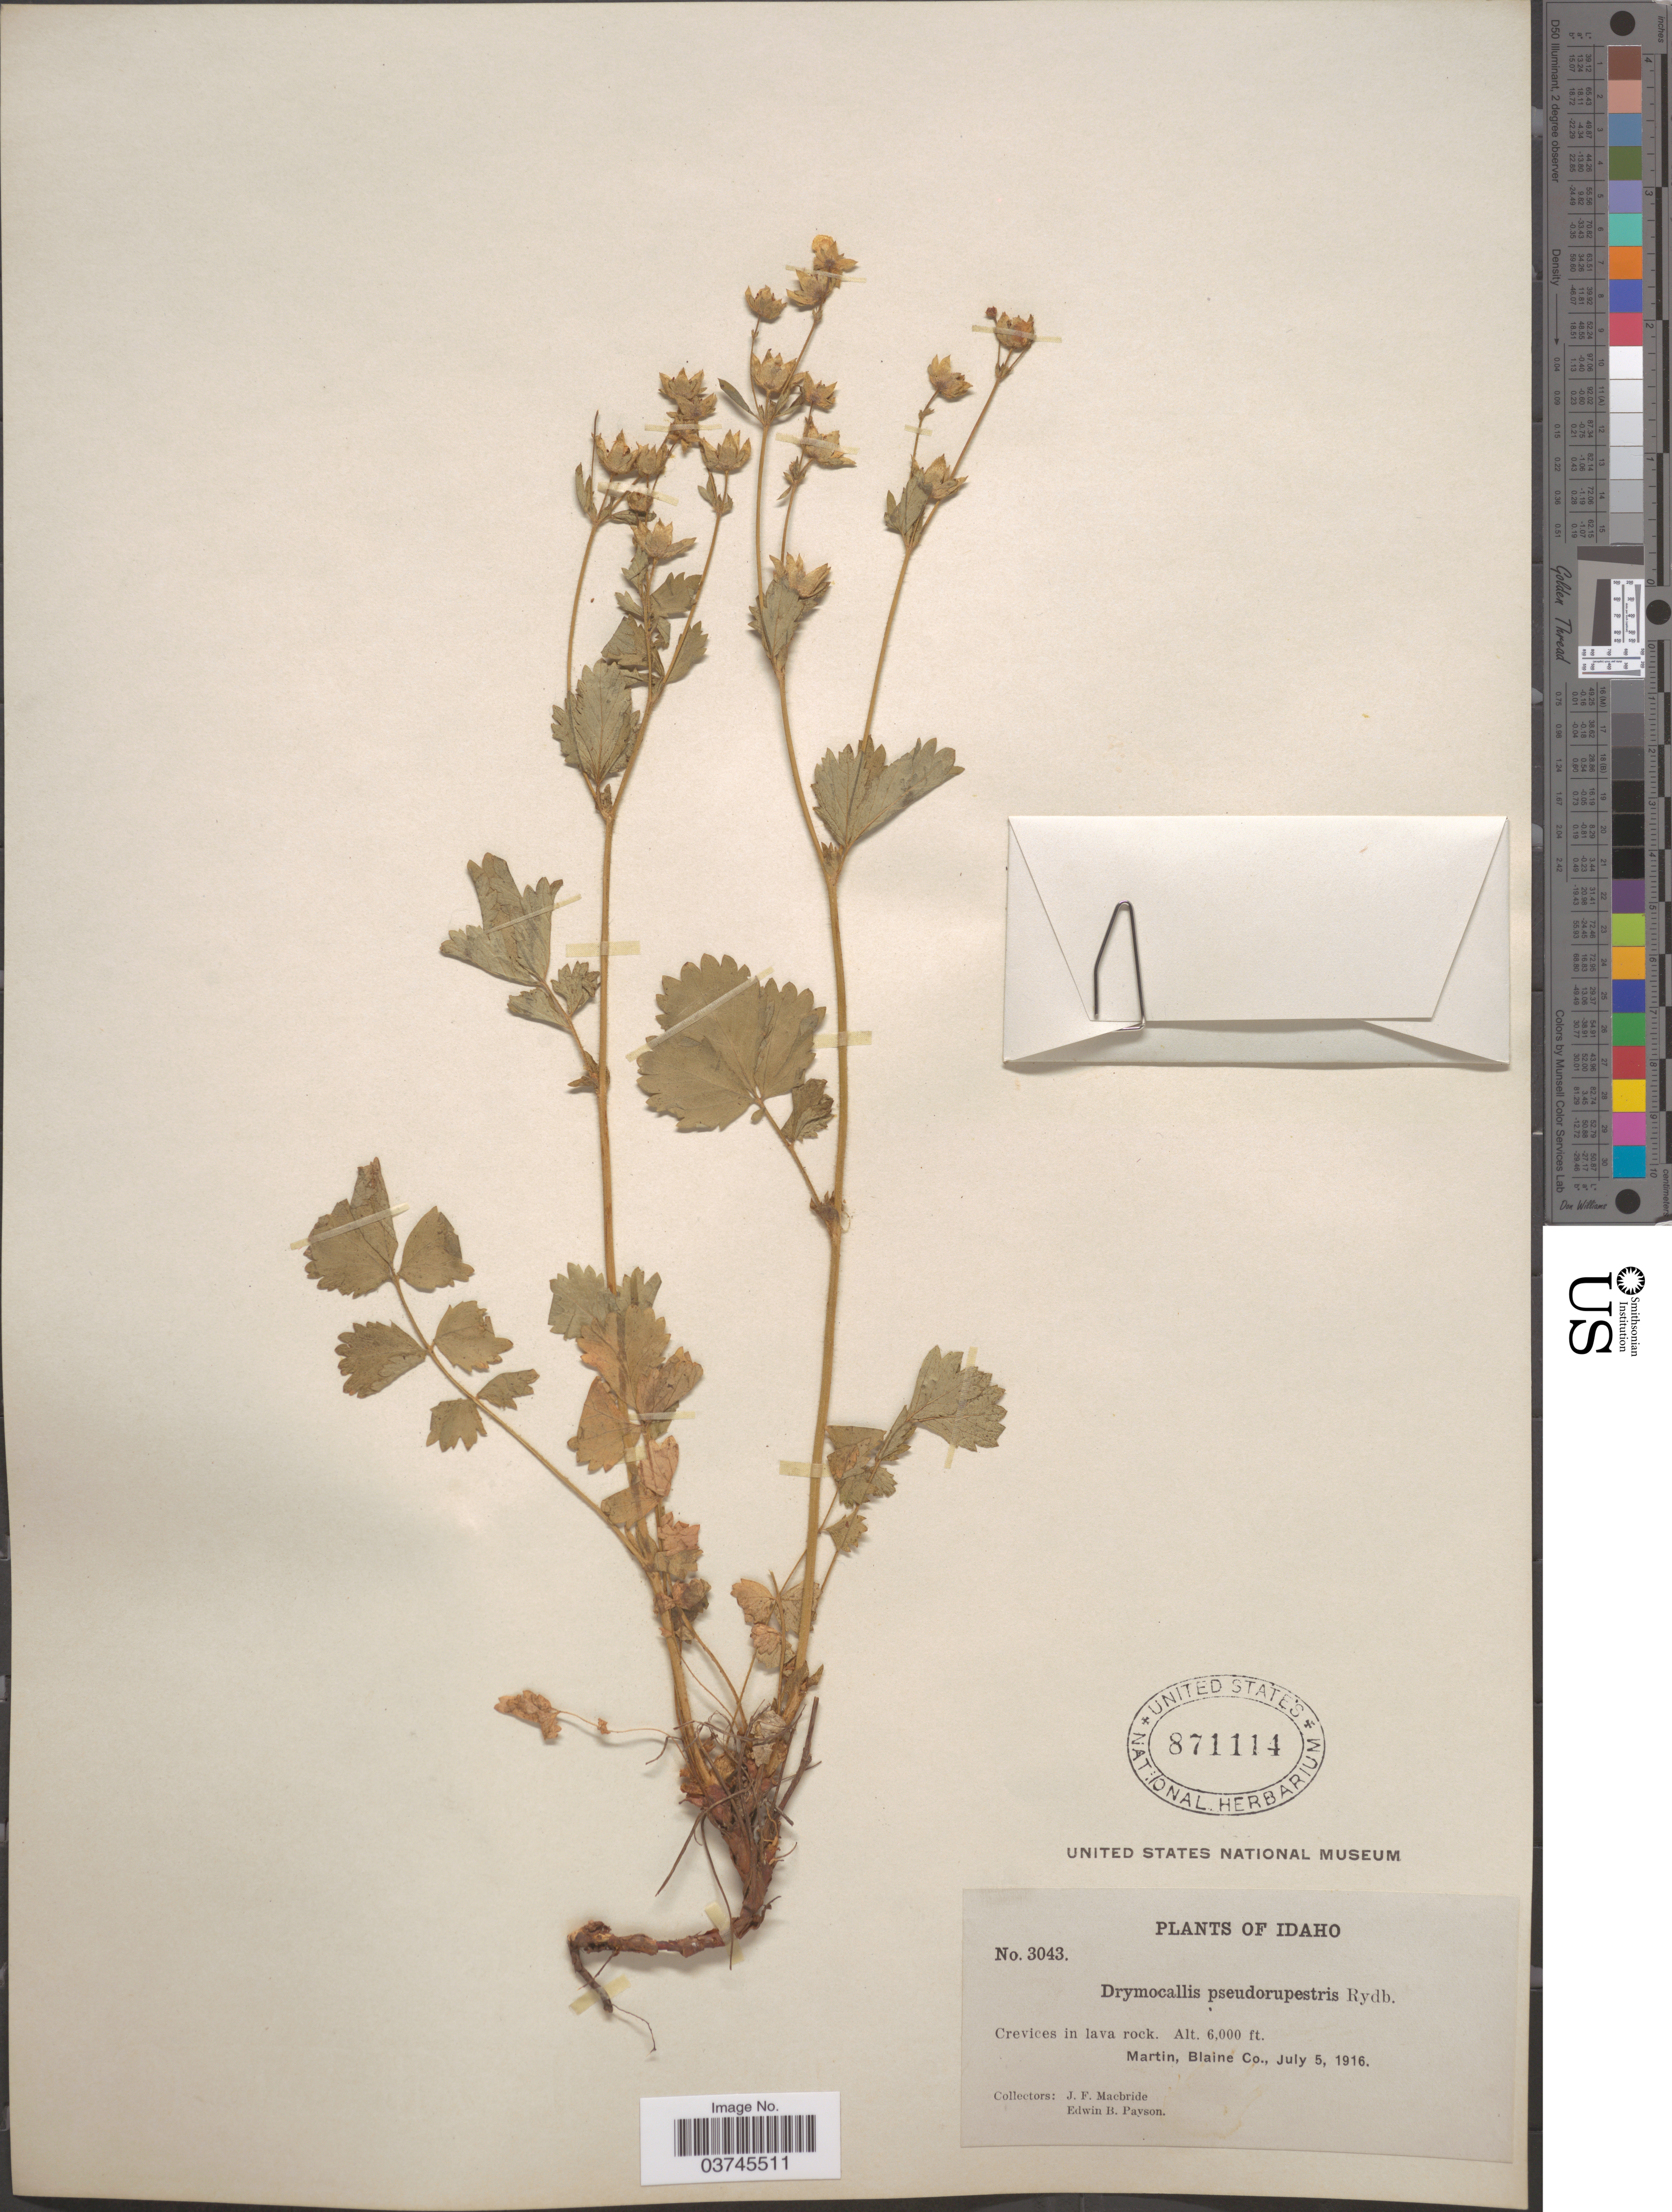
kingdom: Plantae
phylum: Tracheophyta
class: Magnoliopsida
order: Rosales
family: Rosaceae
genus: Drymocallis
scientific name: Drymocallis pseudorupestris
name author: (Rydb.) Rydb.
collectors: J. F. Macbride & E. B. Payson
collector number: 3043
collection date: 1916-07-05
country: United States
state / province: Idaho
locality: Martin, Blaine Co.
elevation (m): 1829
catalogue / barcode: US 871114